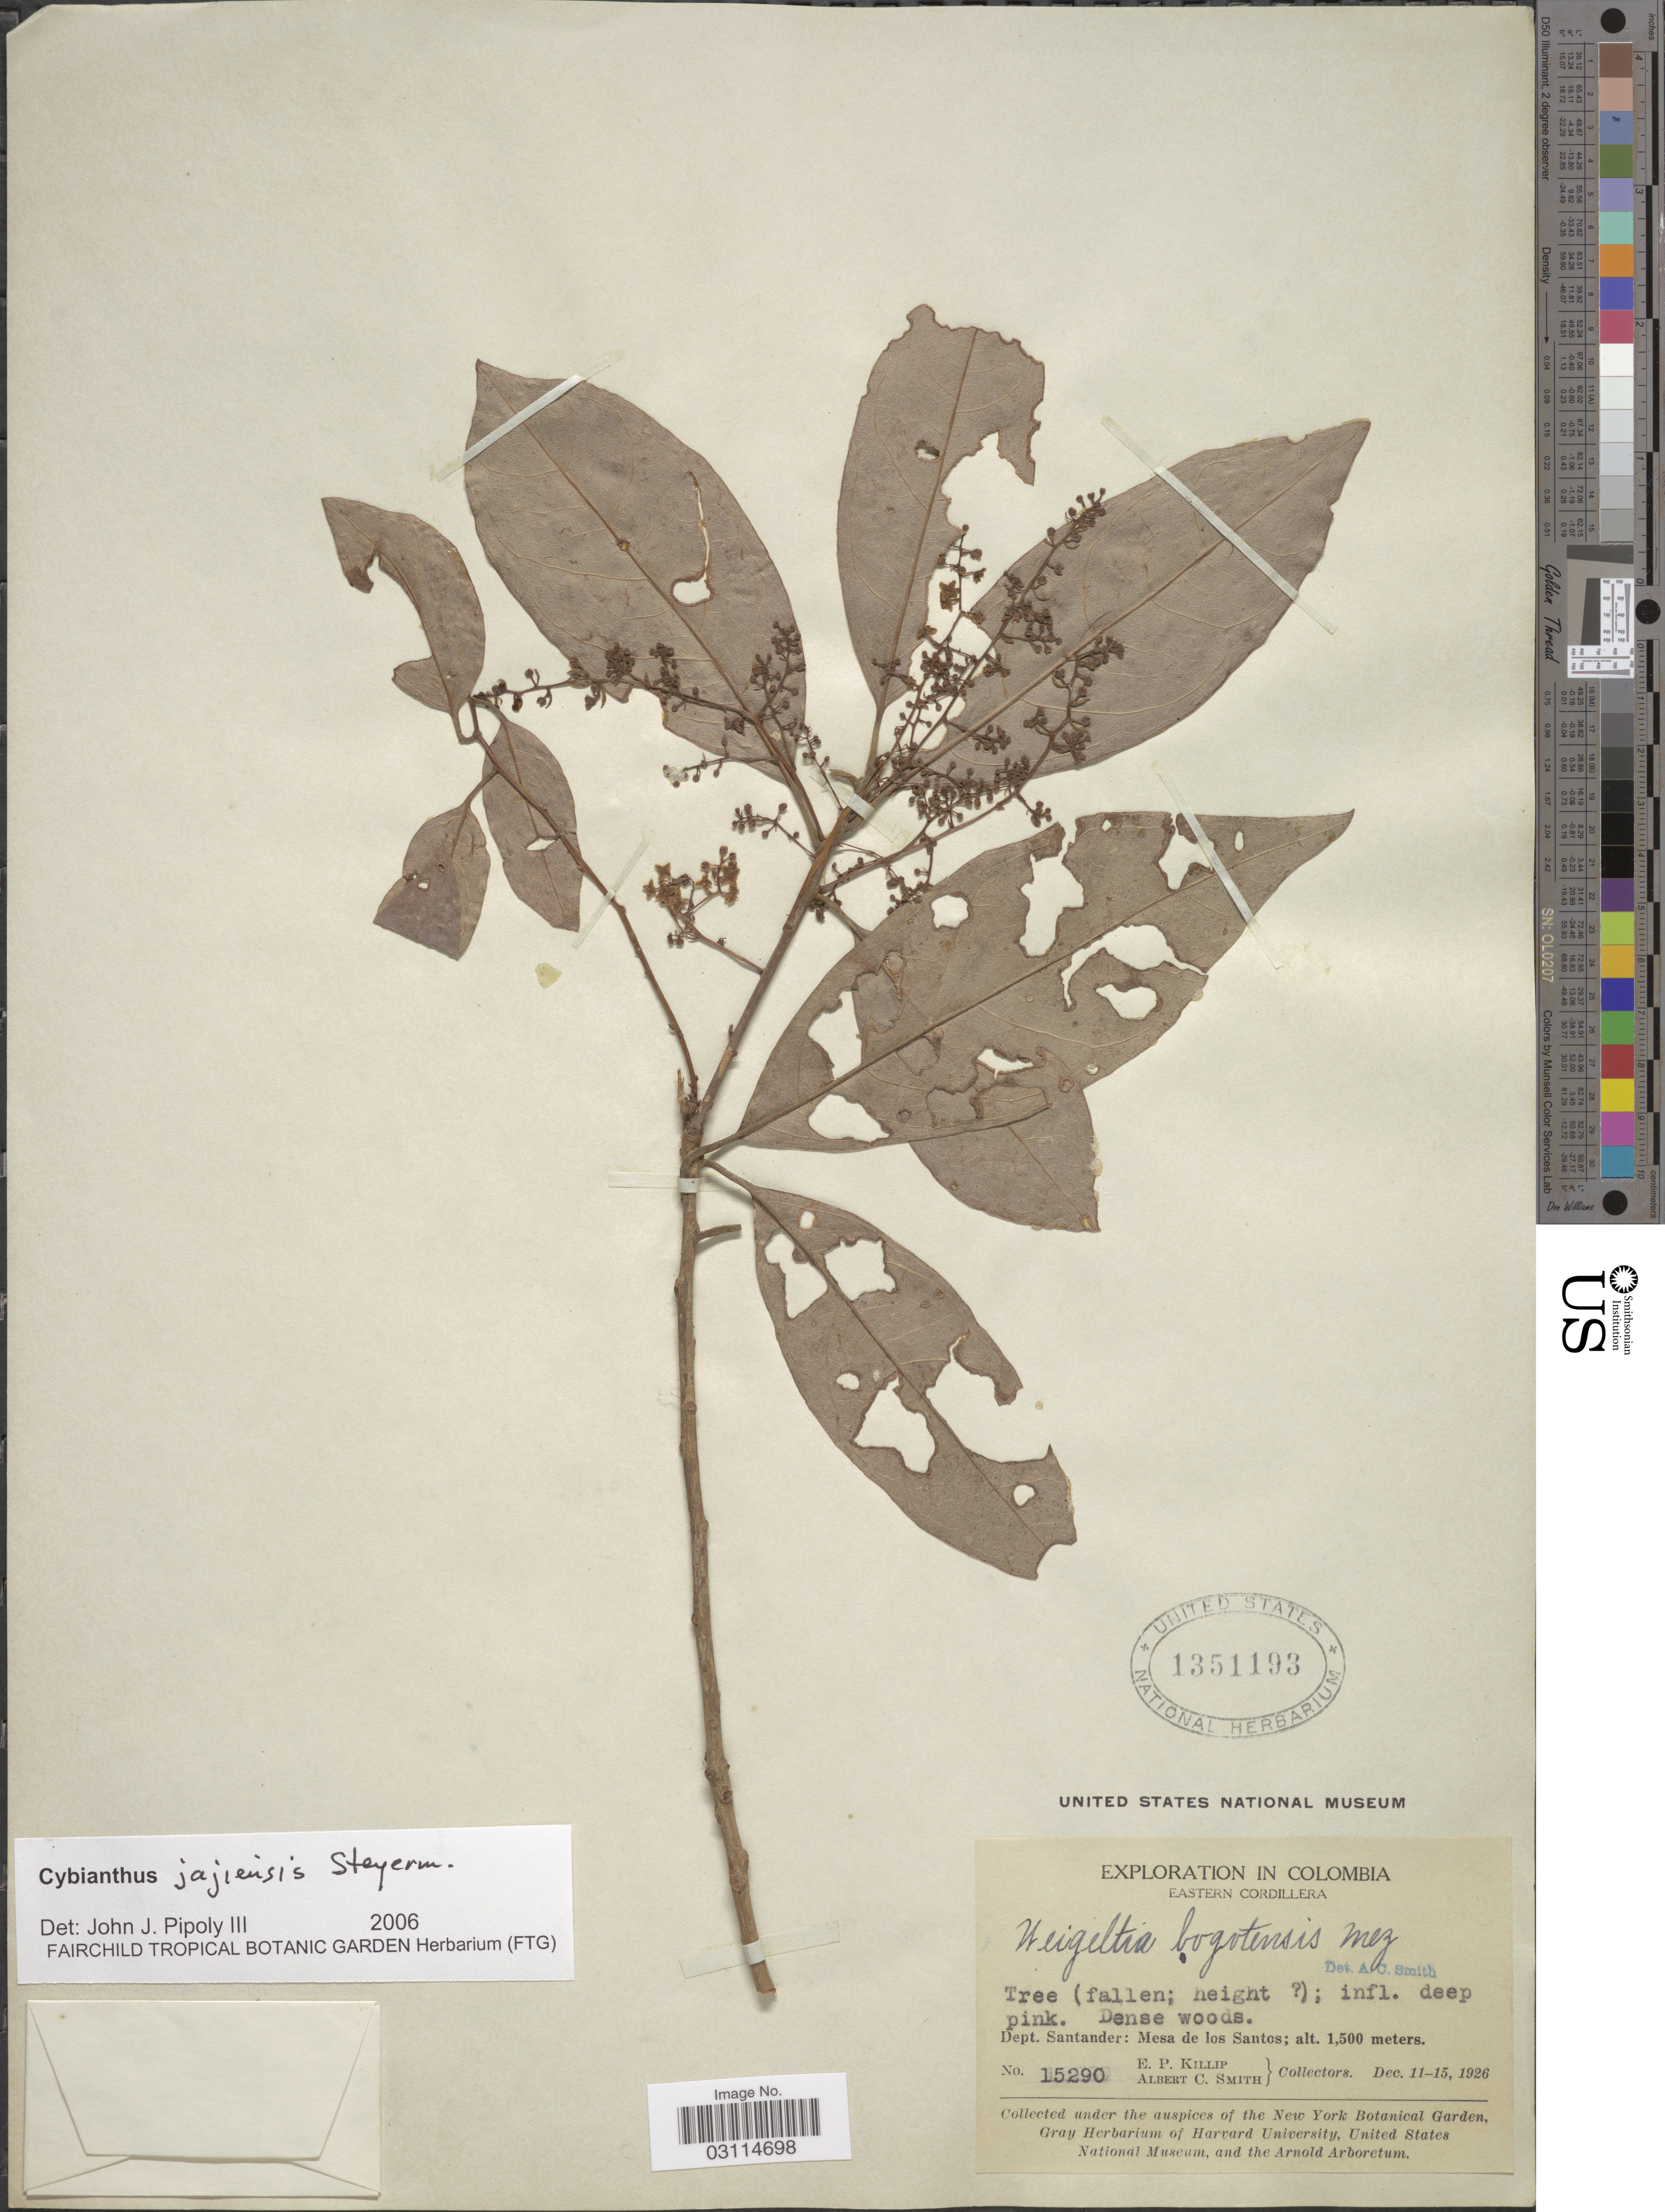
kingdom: Plantae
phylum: Tracheophyta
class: Magnoliopsida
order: Ericales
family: Primulaceae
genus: Cybianthus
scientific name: Cybianthus jajiensis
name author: (Steyerm.) G. Agostini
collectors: E. P. Killip & A. C. Smith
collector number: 15290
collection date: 1926-12-11/1926-12-15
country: Colombia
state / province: Santander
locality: Eastern Cordillera, Dept. Santander: Mesa de los Santos.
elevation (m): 1500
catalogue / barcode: US 1351193